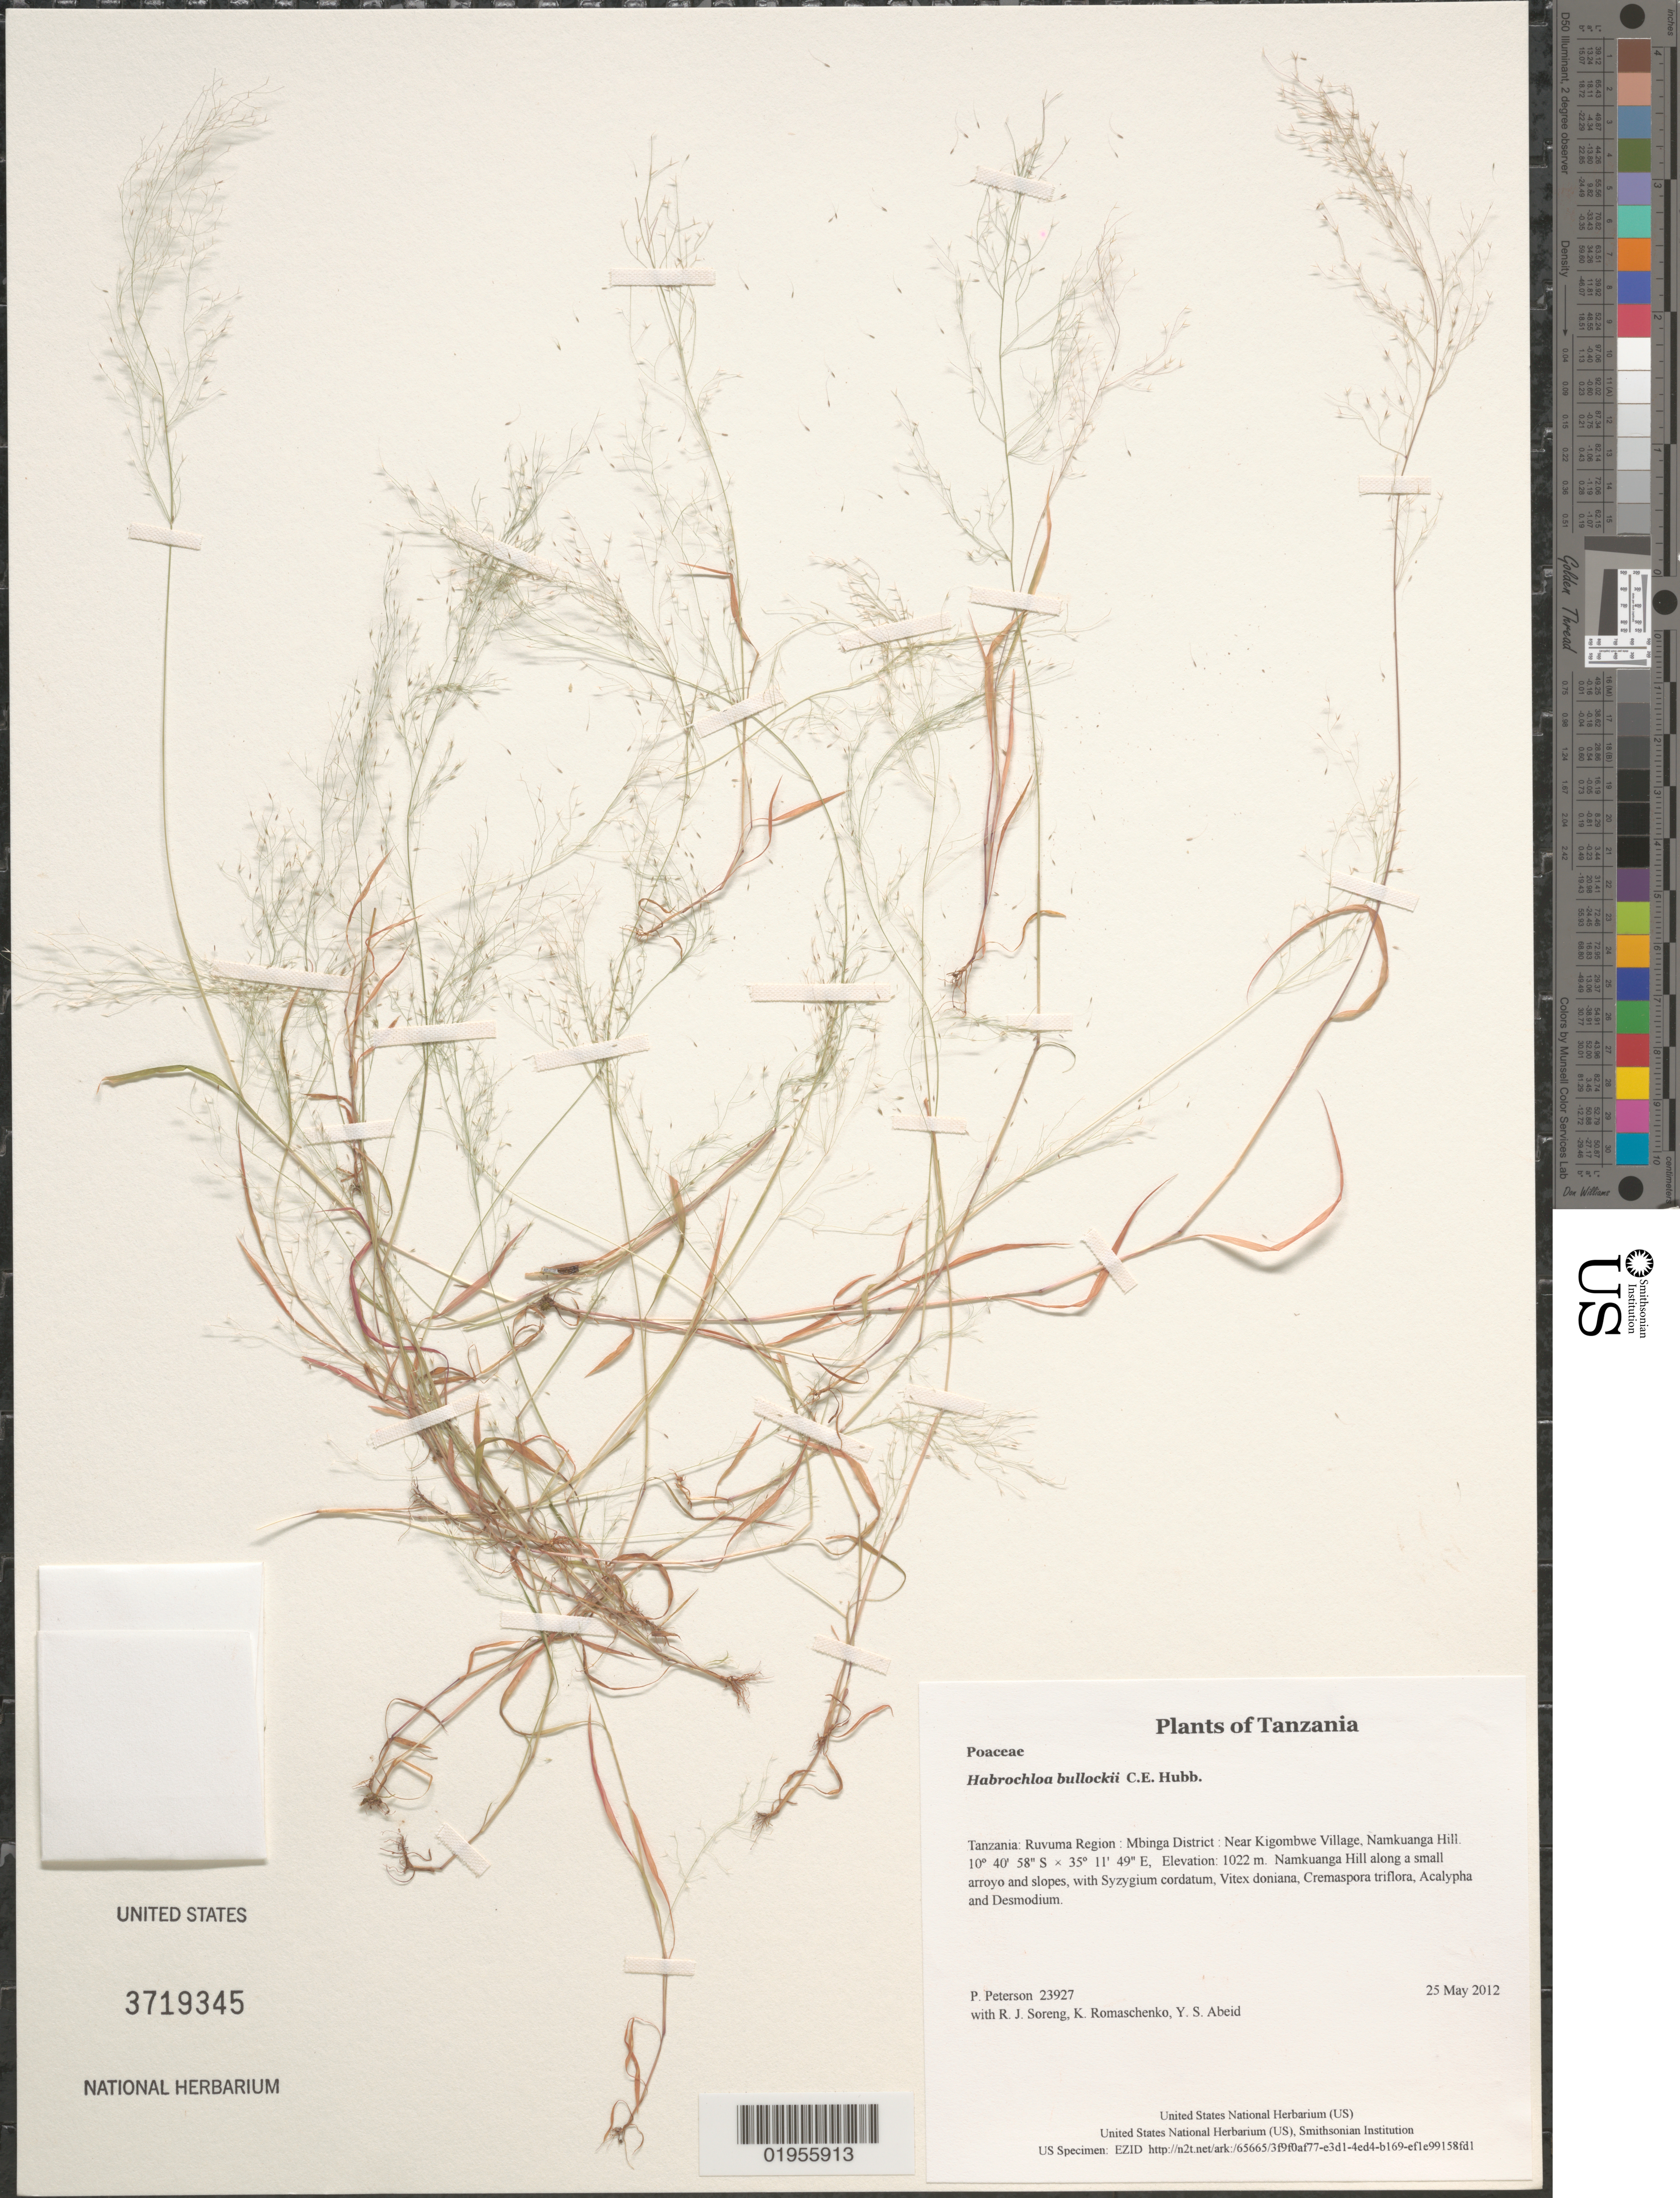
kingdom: Plantae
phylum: Tracheophyta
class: Liliopsida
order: Poales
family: Poaceae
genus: Habrochloa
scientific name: Habrochloa bullockii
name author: C.E. Hubb.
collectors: P. M. Peterson, R. J. Soreng, K. Romaschenko & Y. Abeid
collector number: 23927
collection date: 2012-05-25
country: Tanzania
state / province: Ruvuma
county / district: Mbinga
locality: Near Kigombwe Village, Namkuanga Hill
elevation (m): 1022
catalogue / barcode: US 3719345